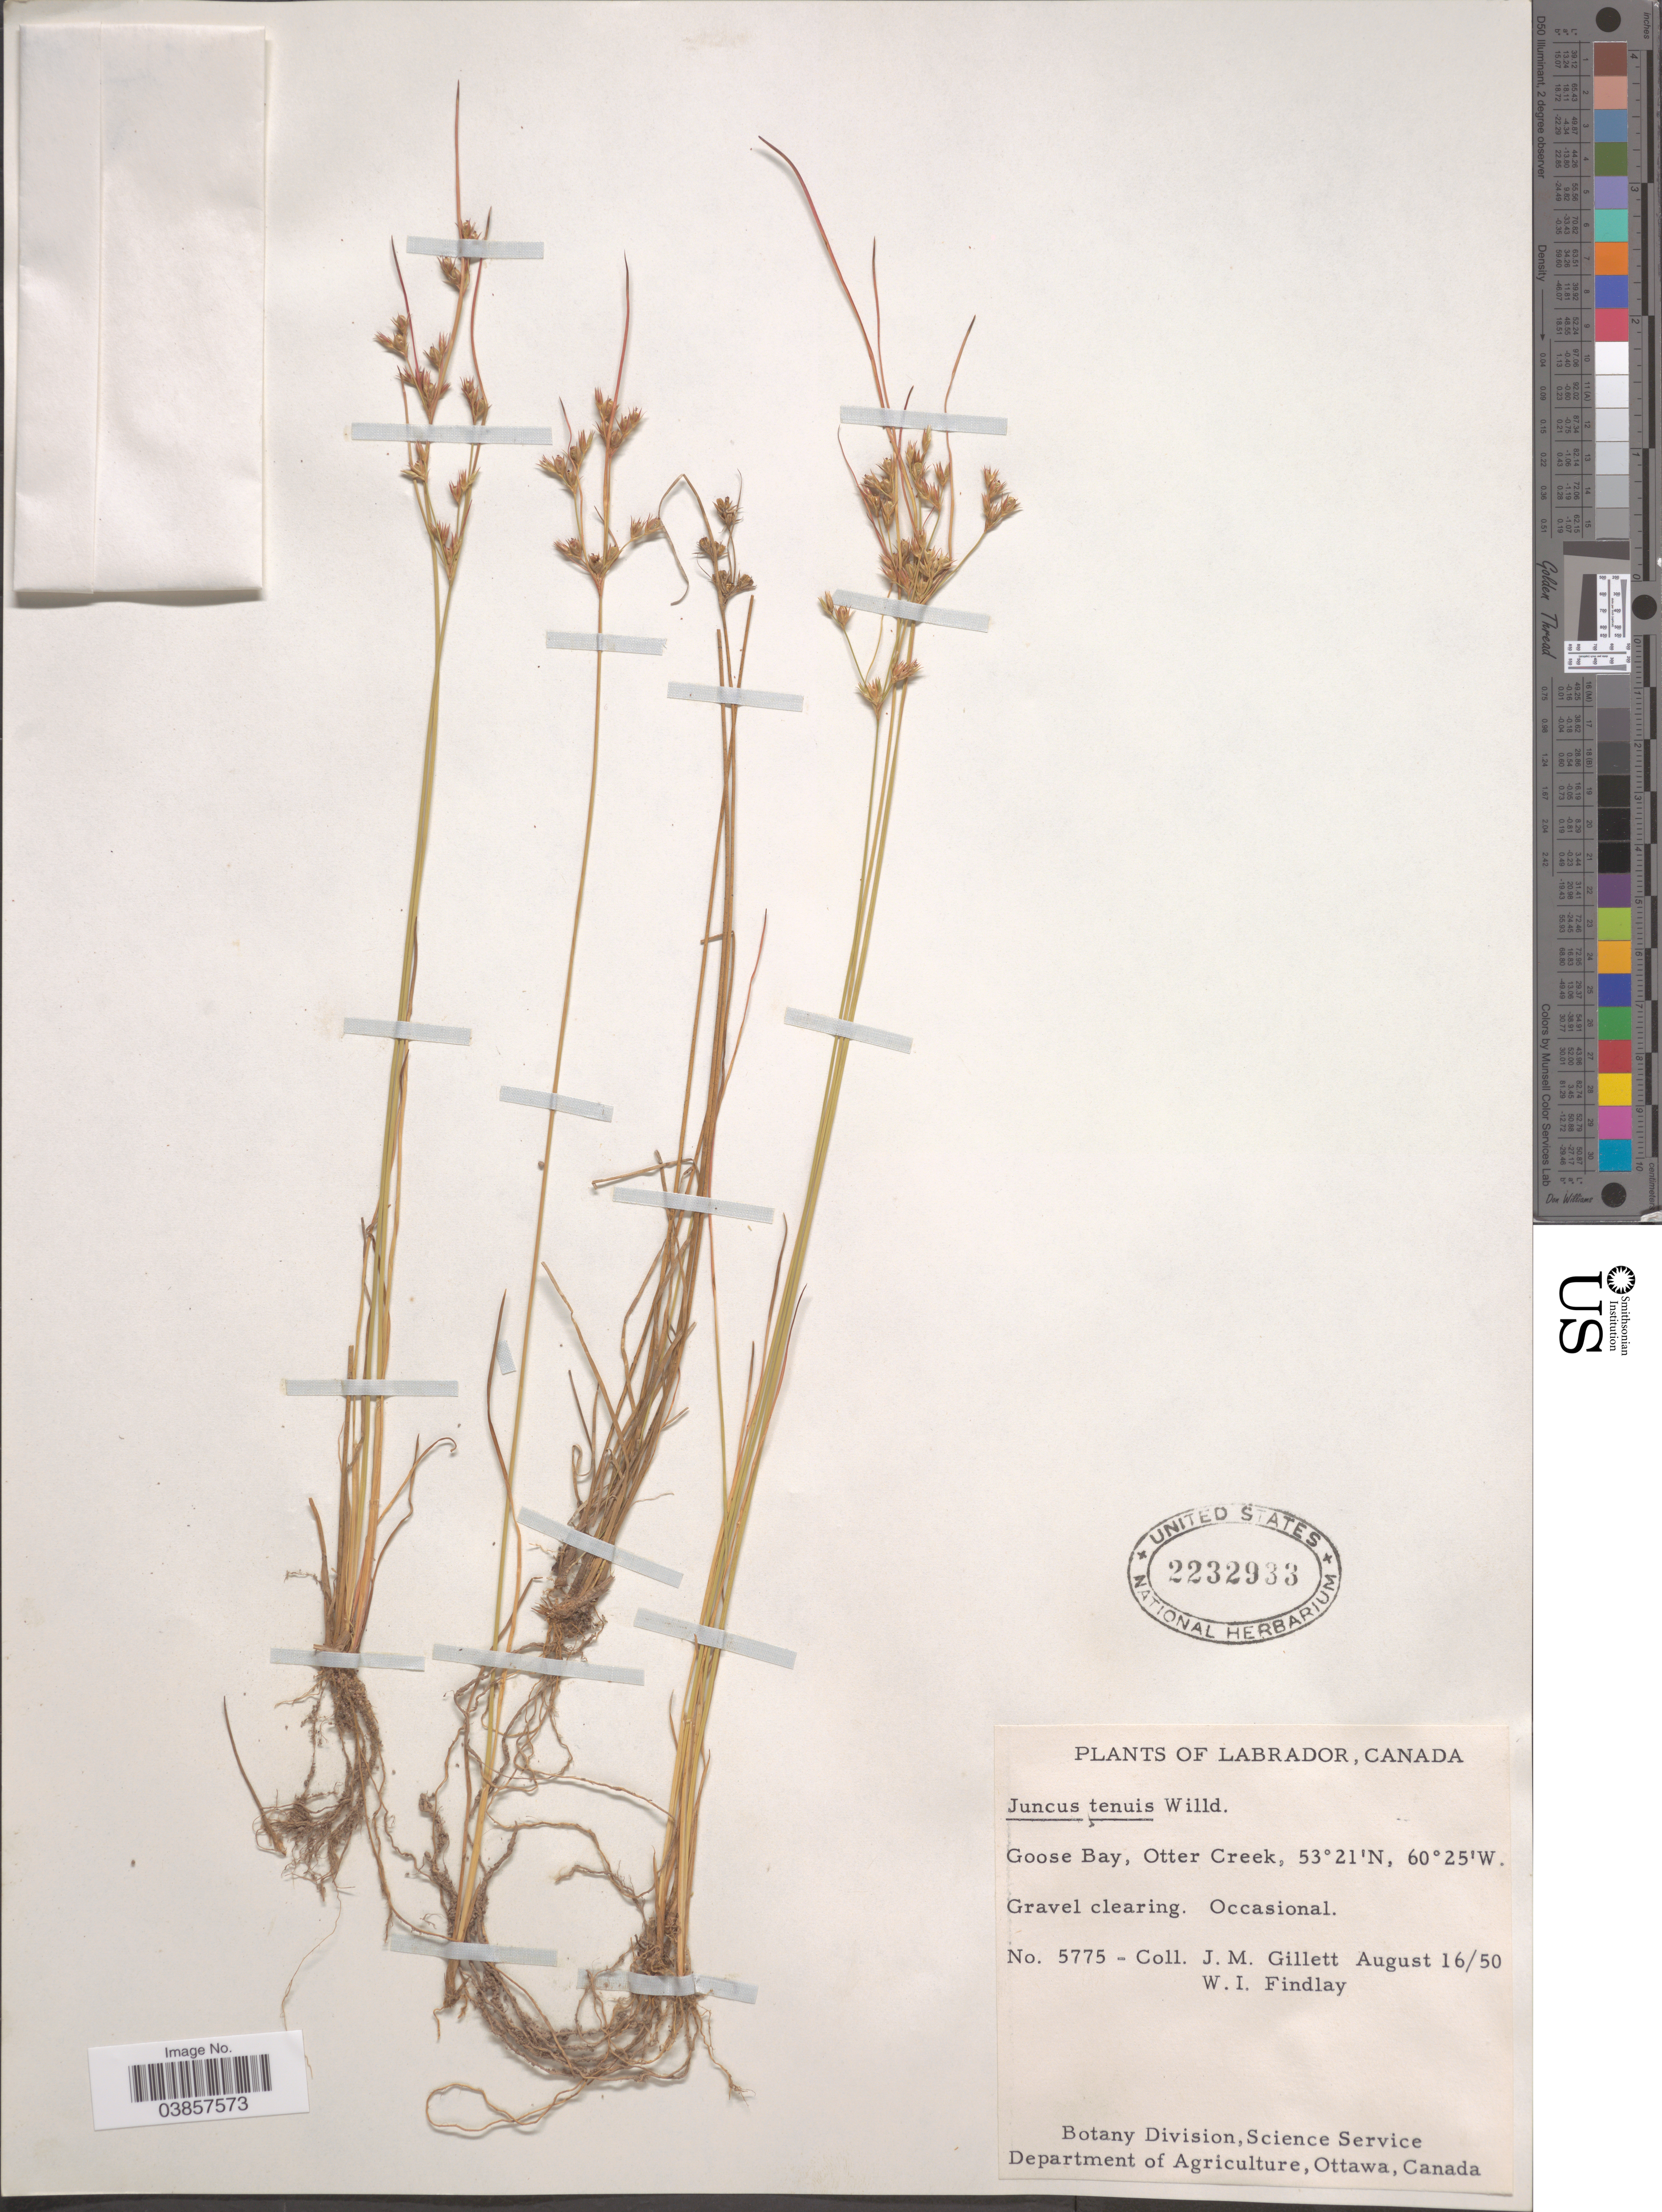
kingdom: Plantae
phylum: Tracheophyta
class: Liliopsida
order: Poales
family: Juncaceae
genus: Juncus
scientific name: Juncus tenuis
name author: Willd.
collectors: J. M. Gillett & W. Findlay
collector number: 5775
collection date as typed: Transcribed d/m/y: 16/8/50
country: Canada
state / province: Newfoundland and Labrador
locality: Labrador. Goose Bay, Otter Creek.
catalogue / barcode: US 2232933